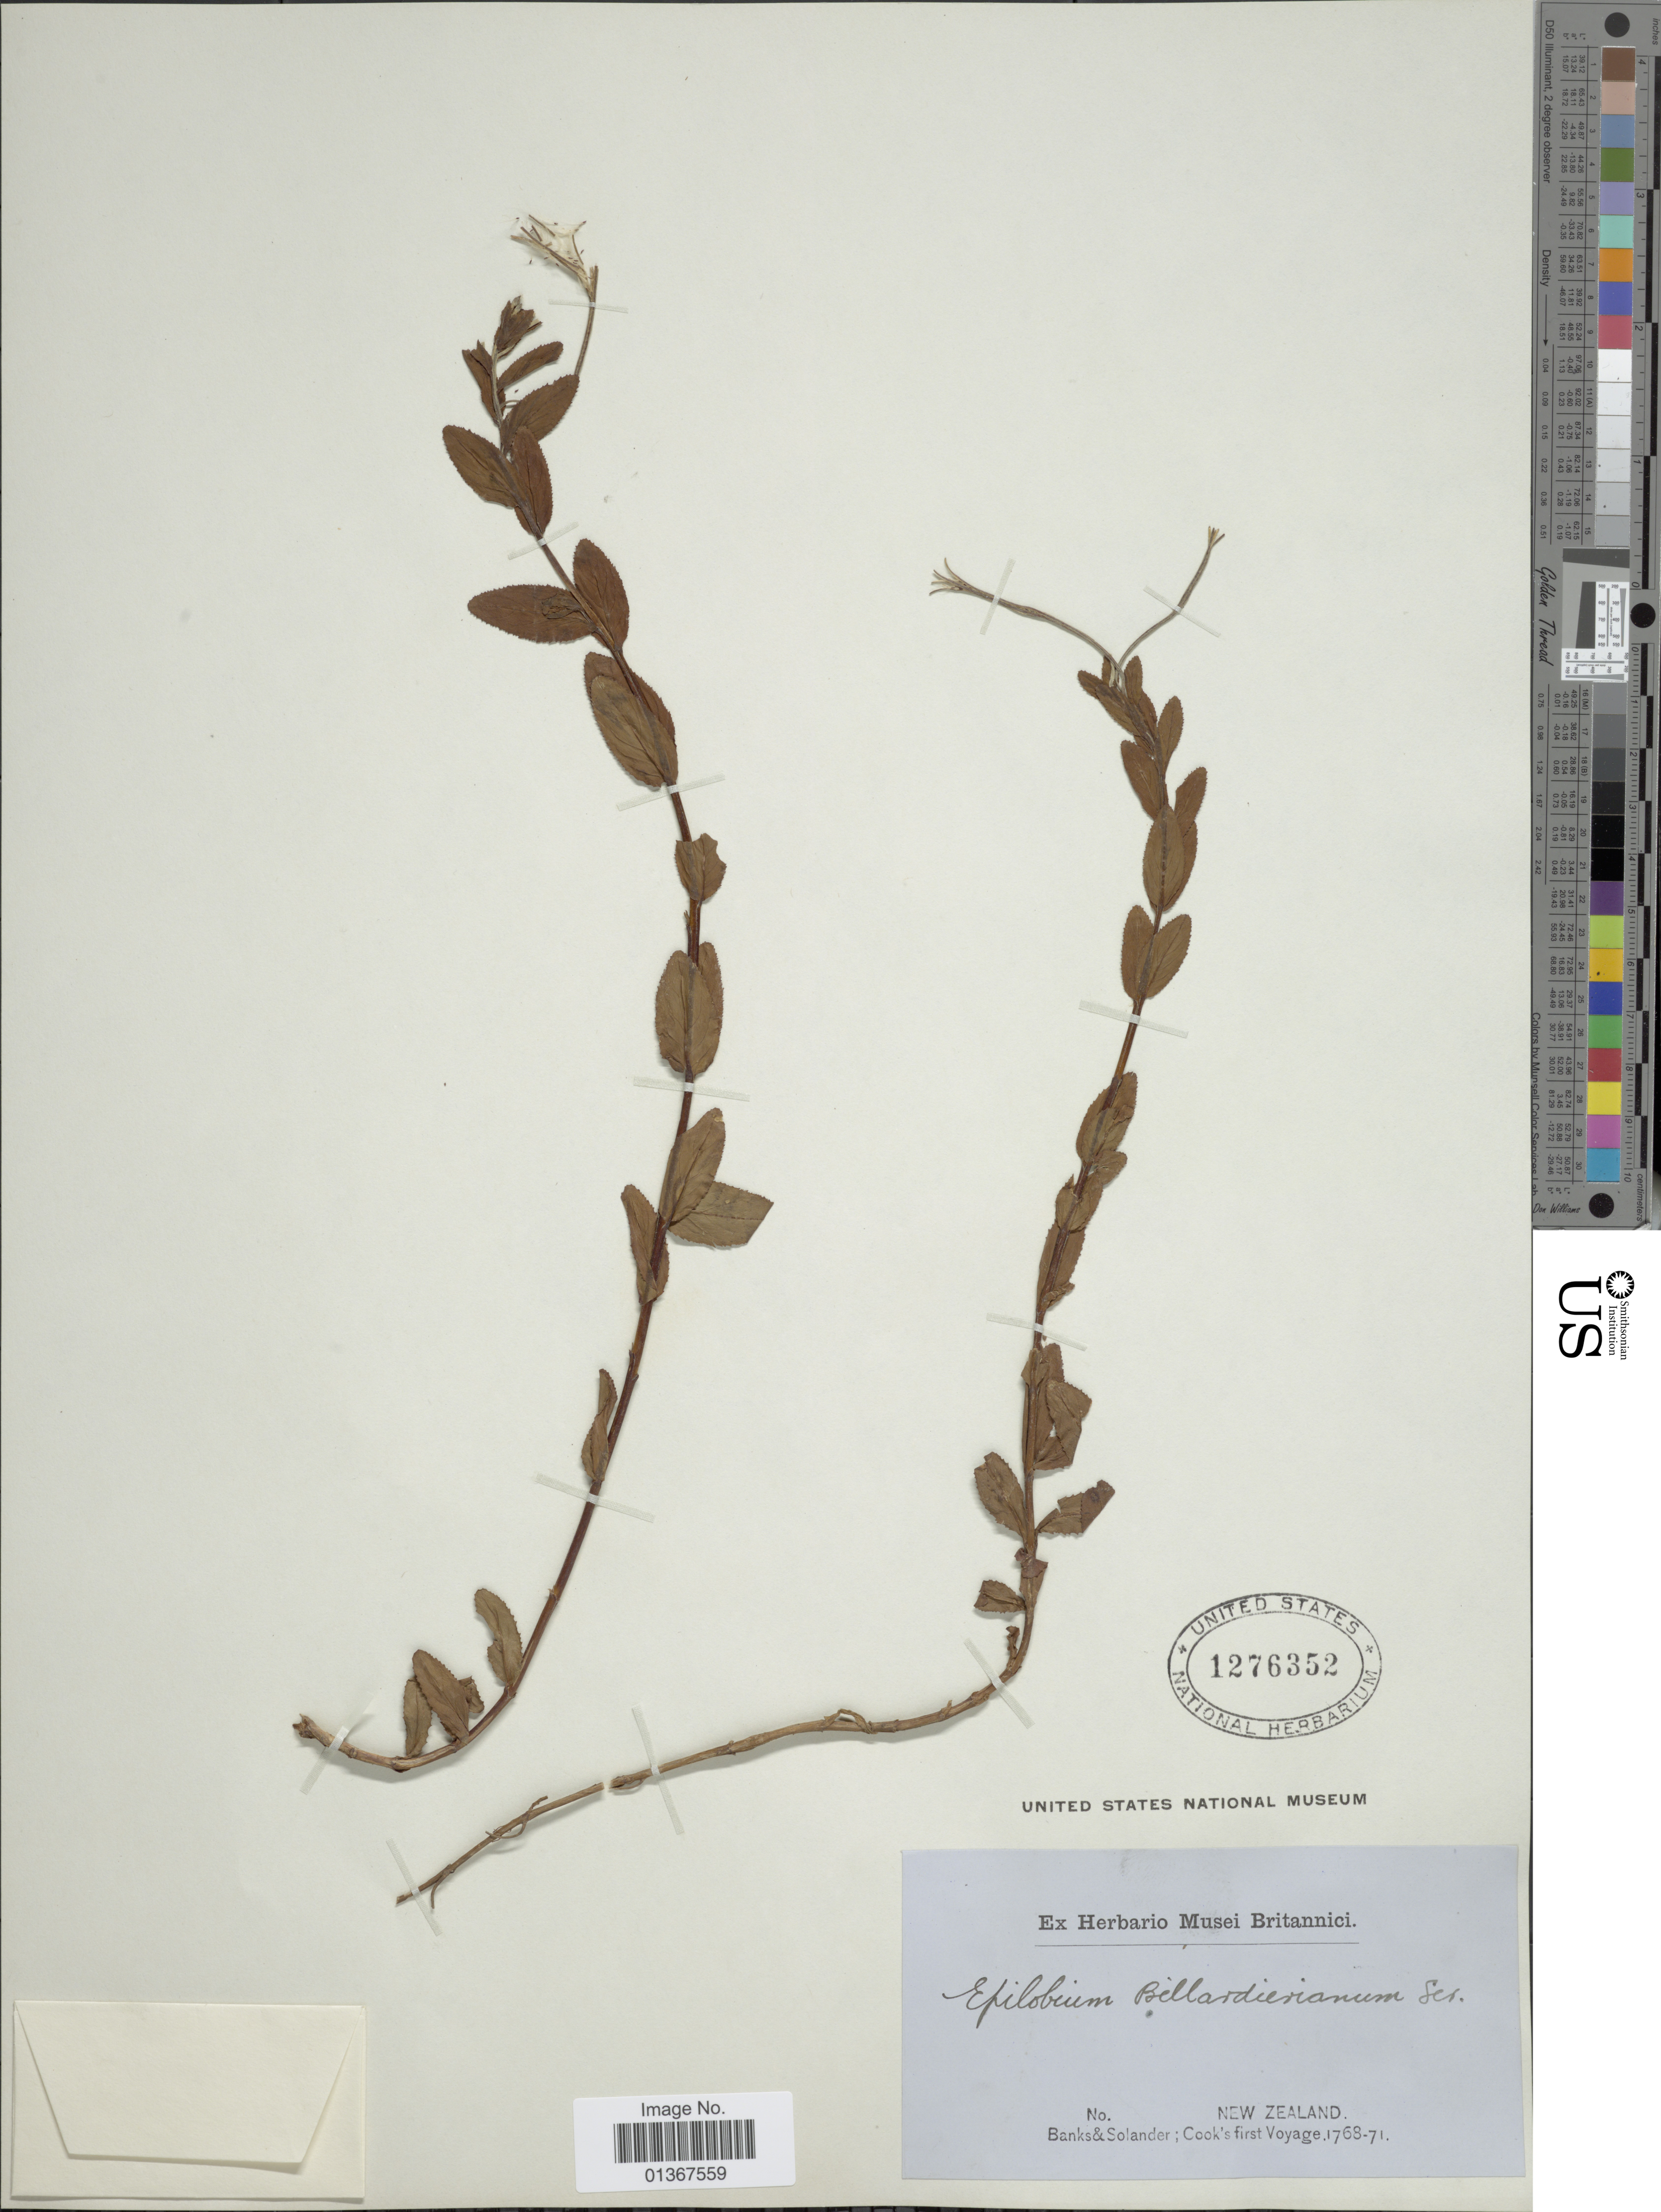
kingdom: Plantae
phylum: Tracheophyta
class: Magnoliopsida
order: Myrtales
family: Onagraceae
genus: Epilobium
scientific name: Epilobium billardiereanum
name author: Ser.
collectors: -- Banks & Solander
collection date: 1768/1771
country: New Zealand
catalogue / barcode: US 1276353